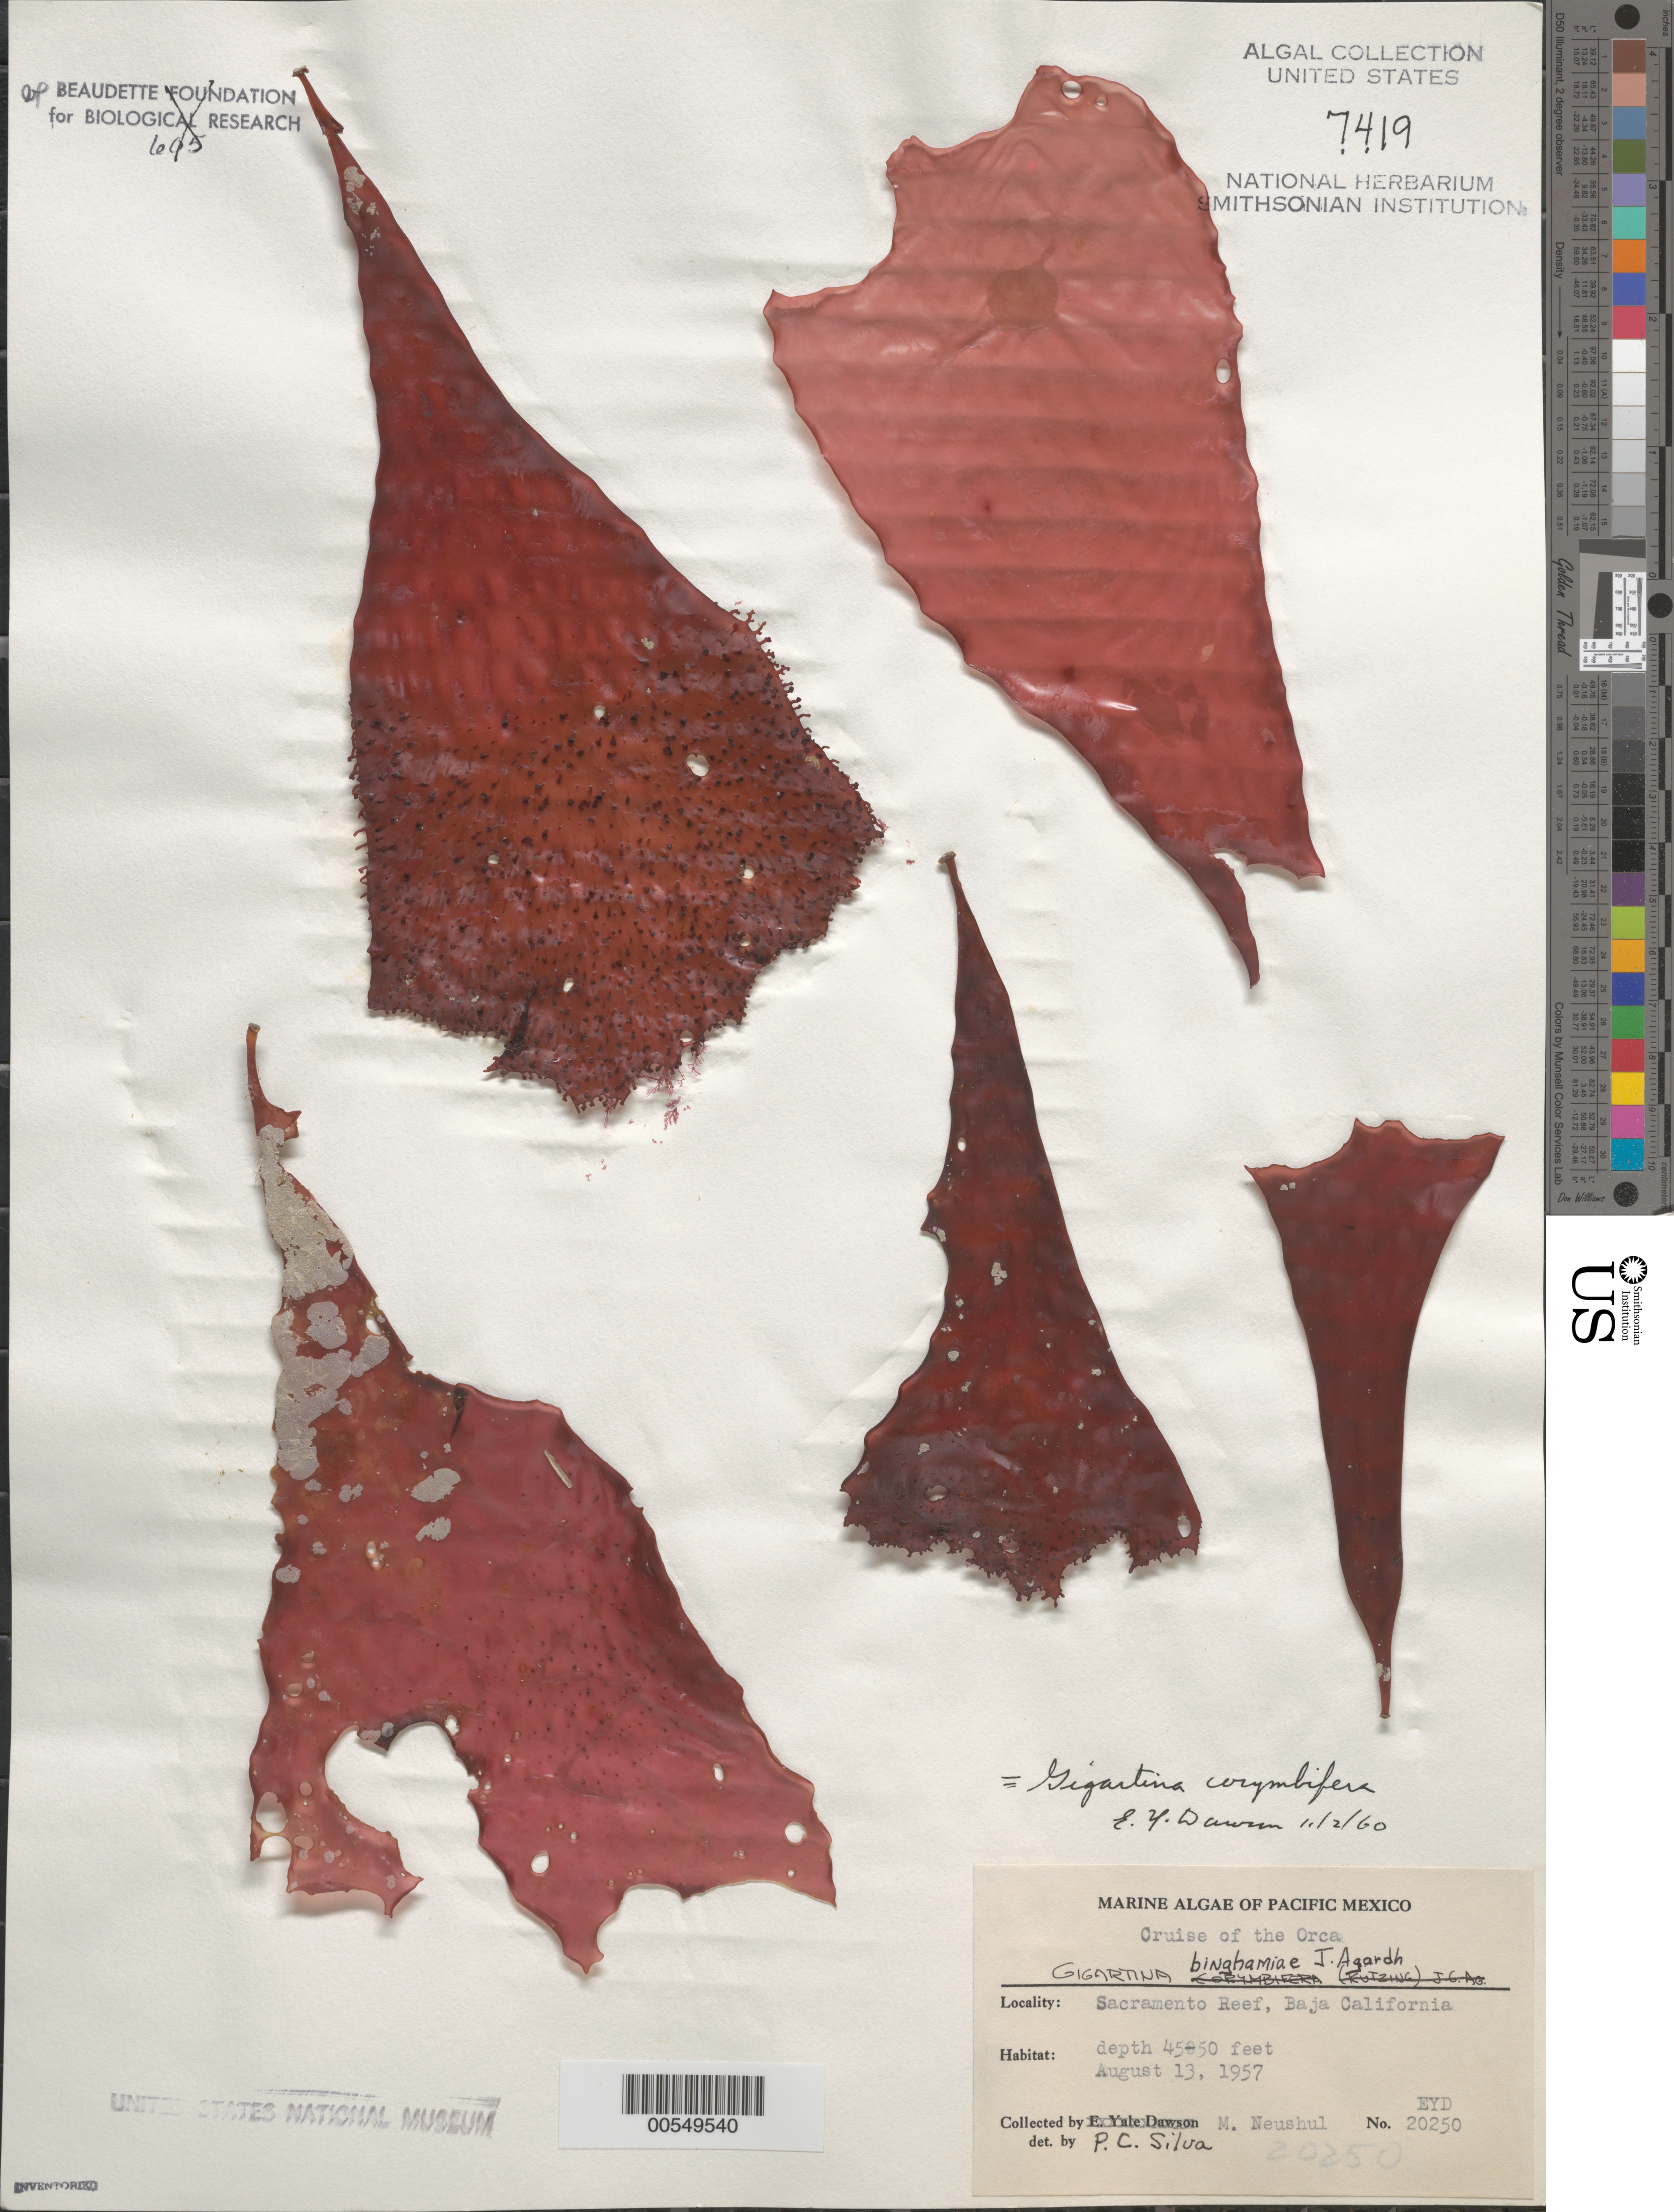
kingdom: Plantae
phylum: Rhodophyta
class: Florideophyceae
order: Gigartinales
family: Gigartinaceae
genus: Chondracanthus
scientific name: Chondracanthus corymbiferus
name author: (Kütz.) Guiry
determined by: Algae name updating Project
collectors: M. Neushul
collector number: EYD 20250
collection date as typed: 13 Aug 1957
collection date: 1957-08-13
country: Mexico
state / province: Baja California Norte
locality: Sacramento Reef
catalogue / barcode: US 7419